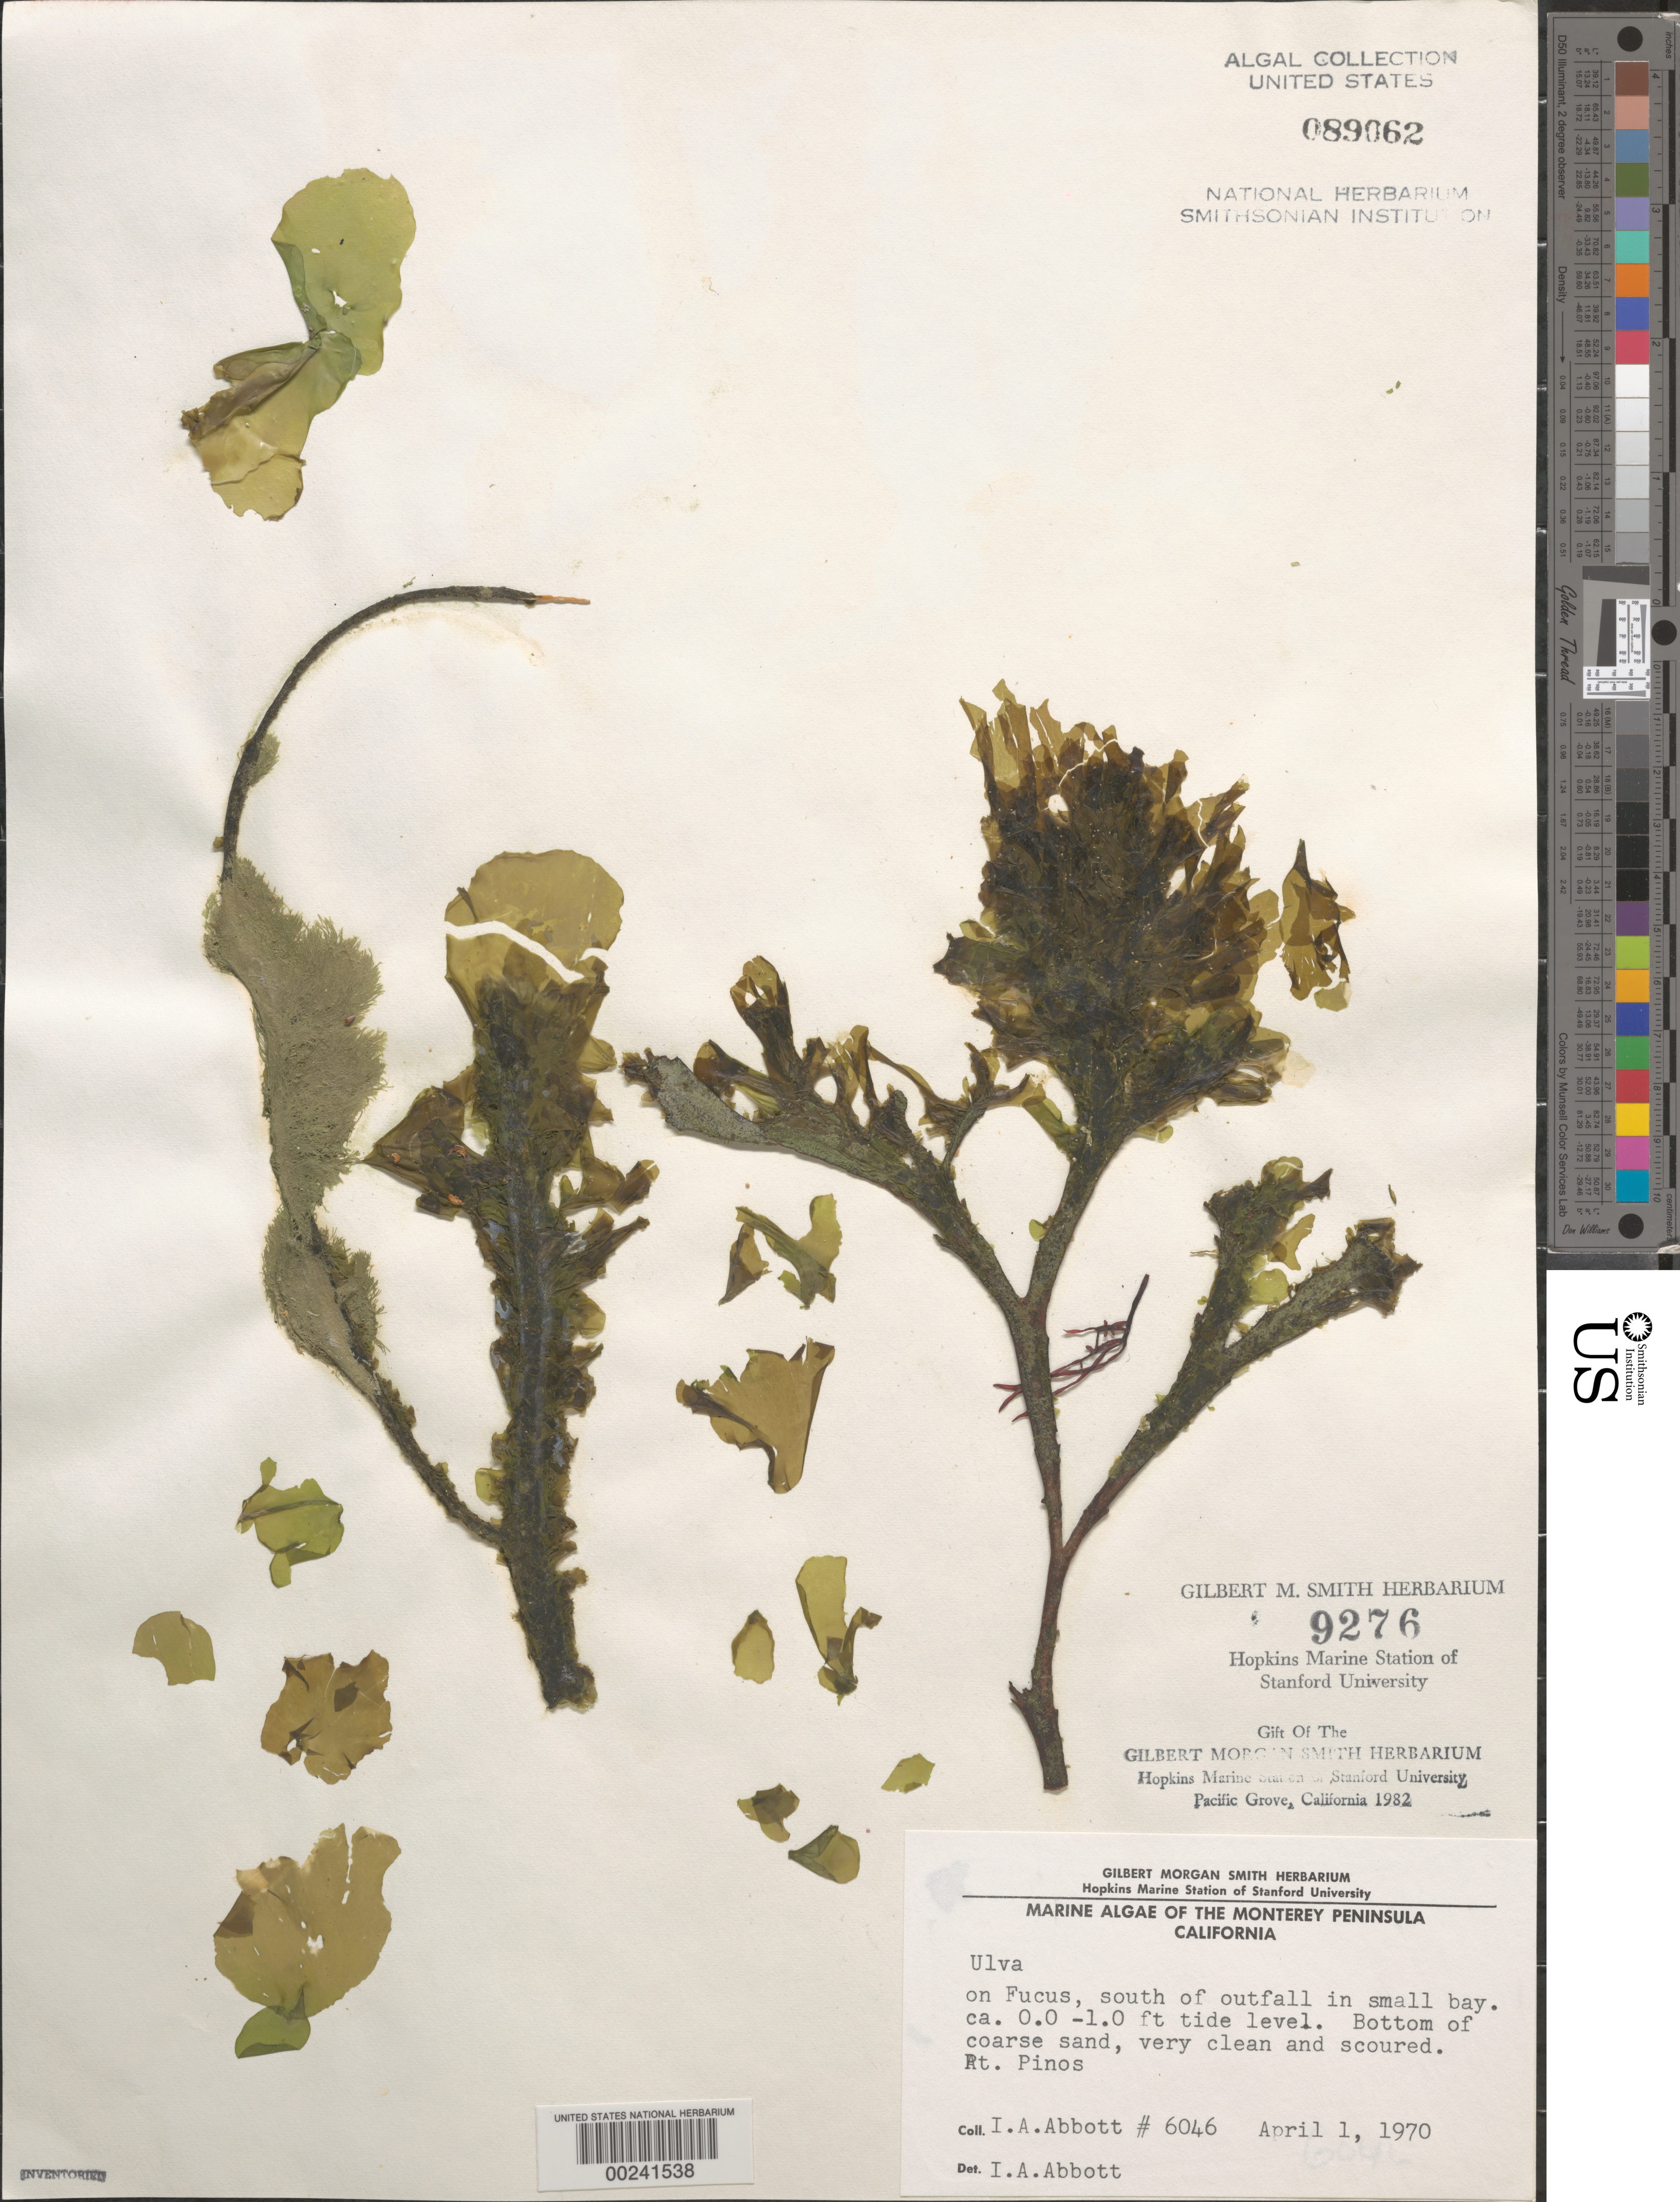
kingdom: Plantae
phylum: Chlorophyta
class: Ulvophyceae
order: Ulvales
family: Ulvaceae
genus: Ulva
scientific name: Ulva sp.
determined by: Abbott, Isabella A.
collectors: I. A. Abbott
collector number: IAA 6046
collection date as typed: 01 Apr 1970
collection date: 1970-04-01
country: United States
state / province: California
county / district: Monterey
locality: Point Pinos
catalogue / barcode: US 89062